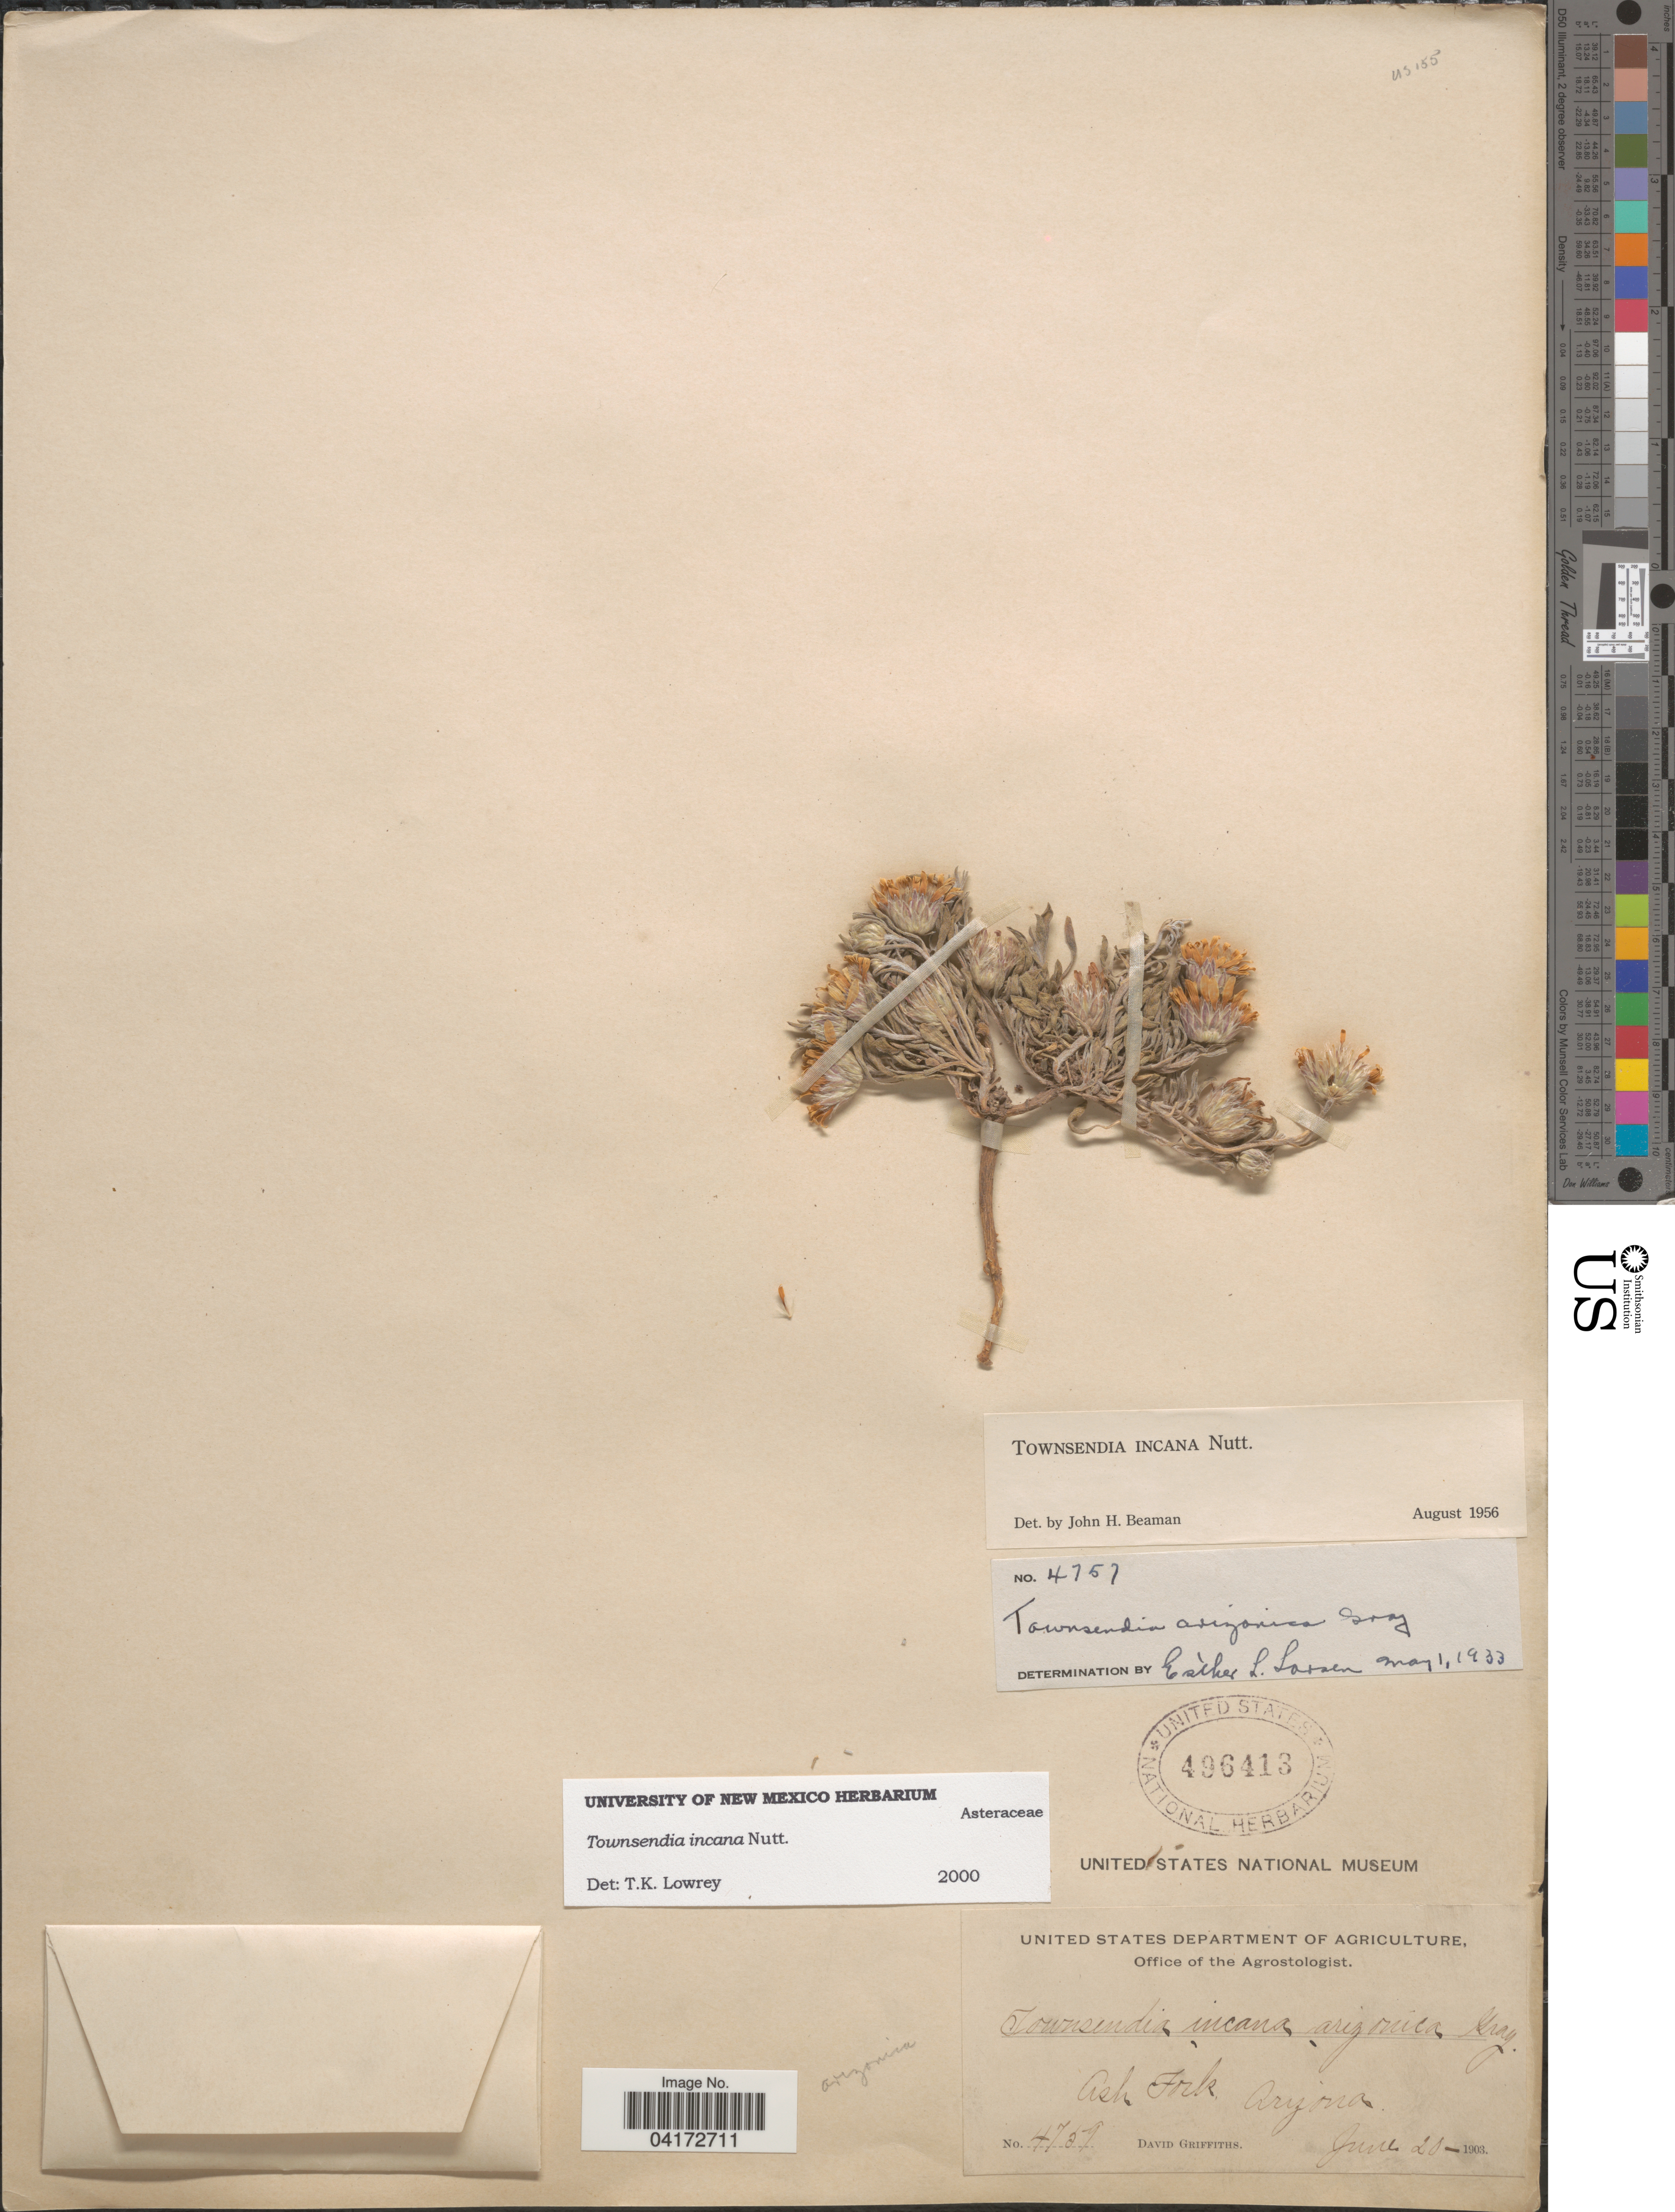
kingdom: Plantae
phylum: Tracheophyta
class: Magnoliopsida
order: Asterales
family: Asteraceae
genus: Townsendia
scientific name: Townsendia incana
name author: Nutt.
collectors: D. Griffiths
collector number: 4759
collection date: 1903-06-20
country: United States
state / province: Arizona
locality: Ash Fork.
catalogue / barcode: US 496413